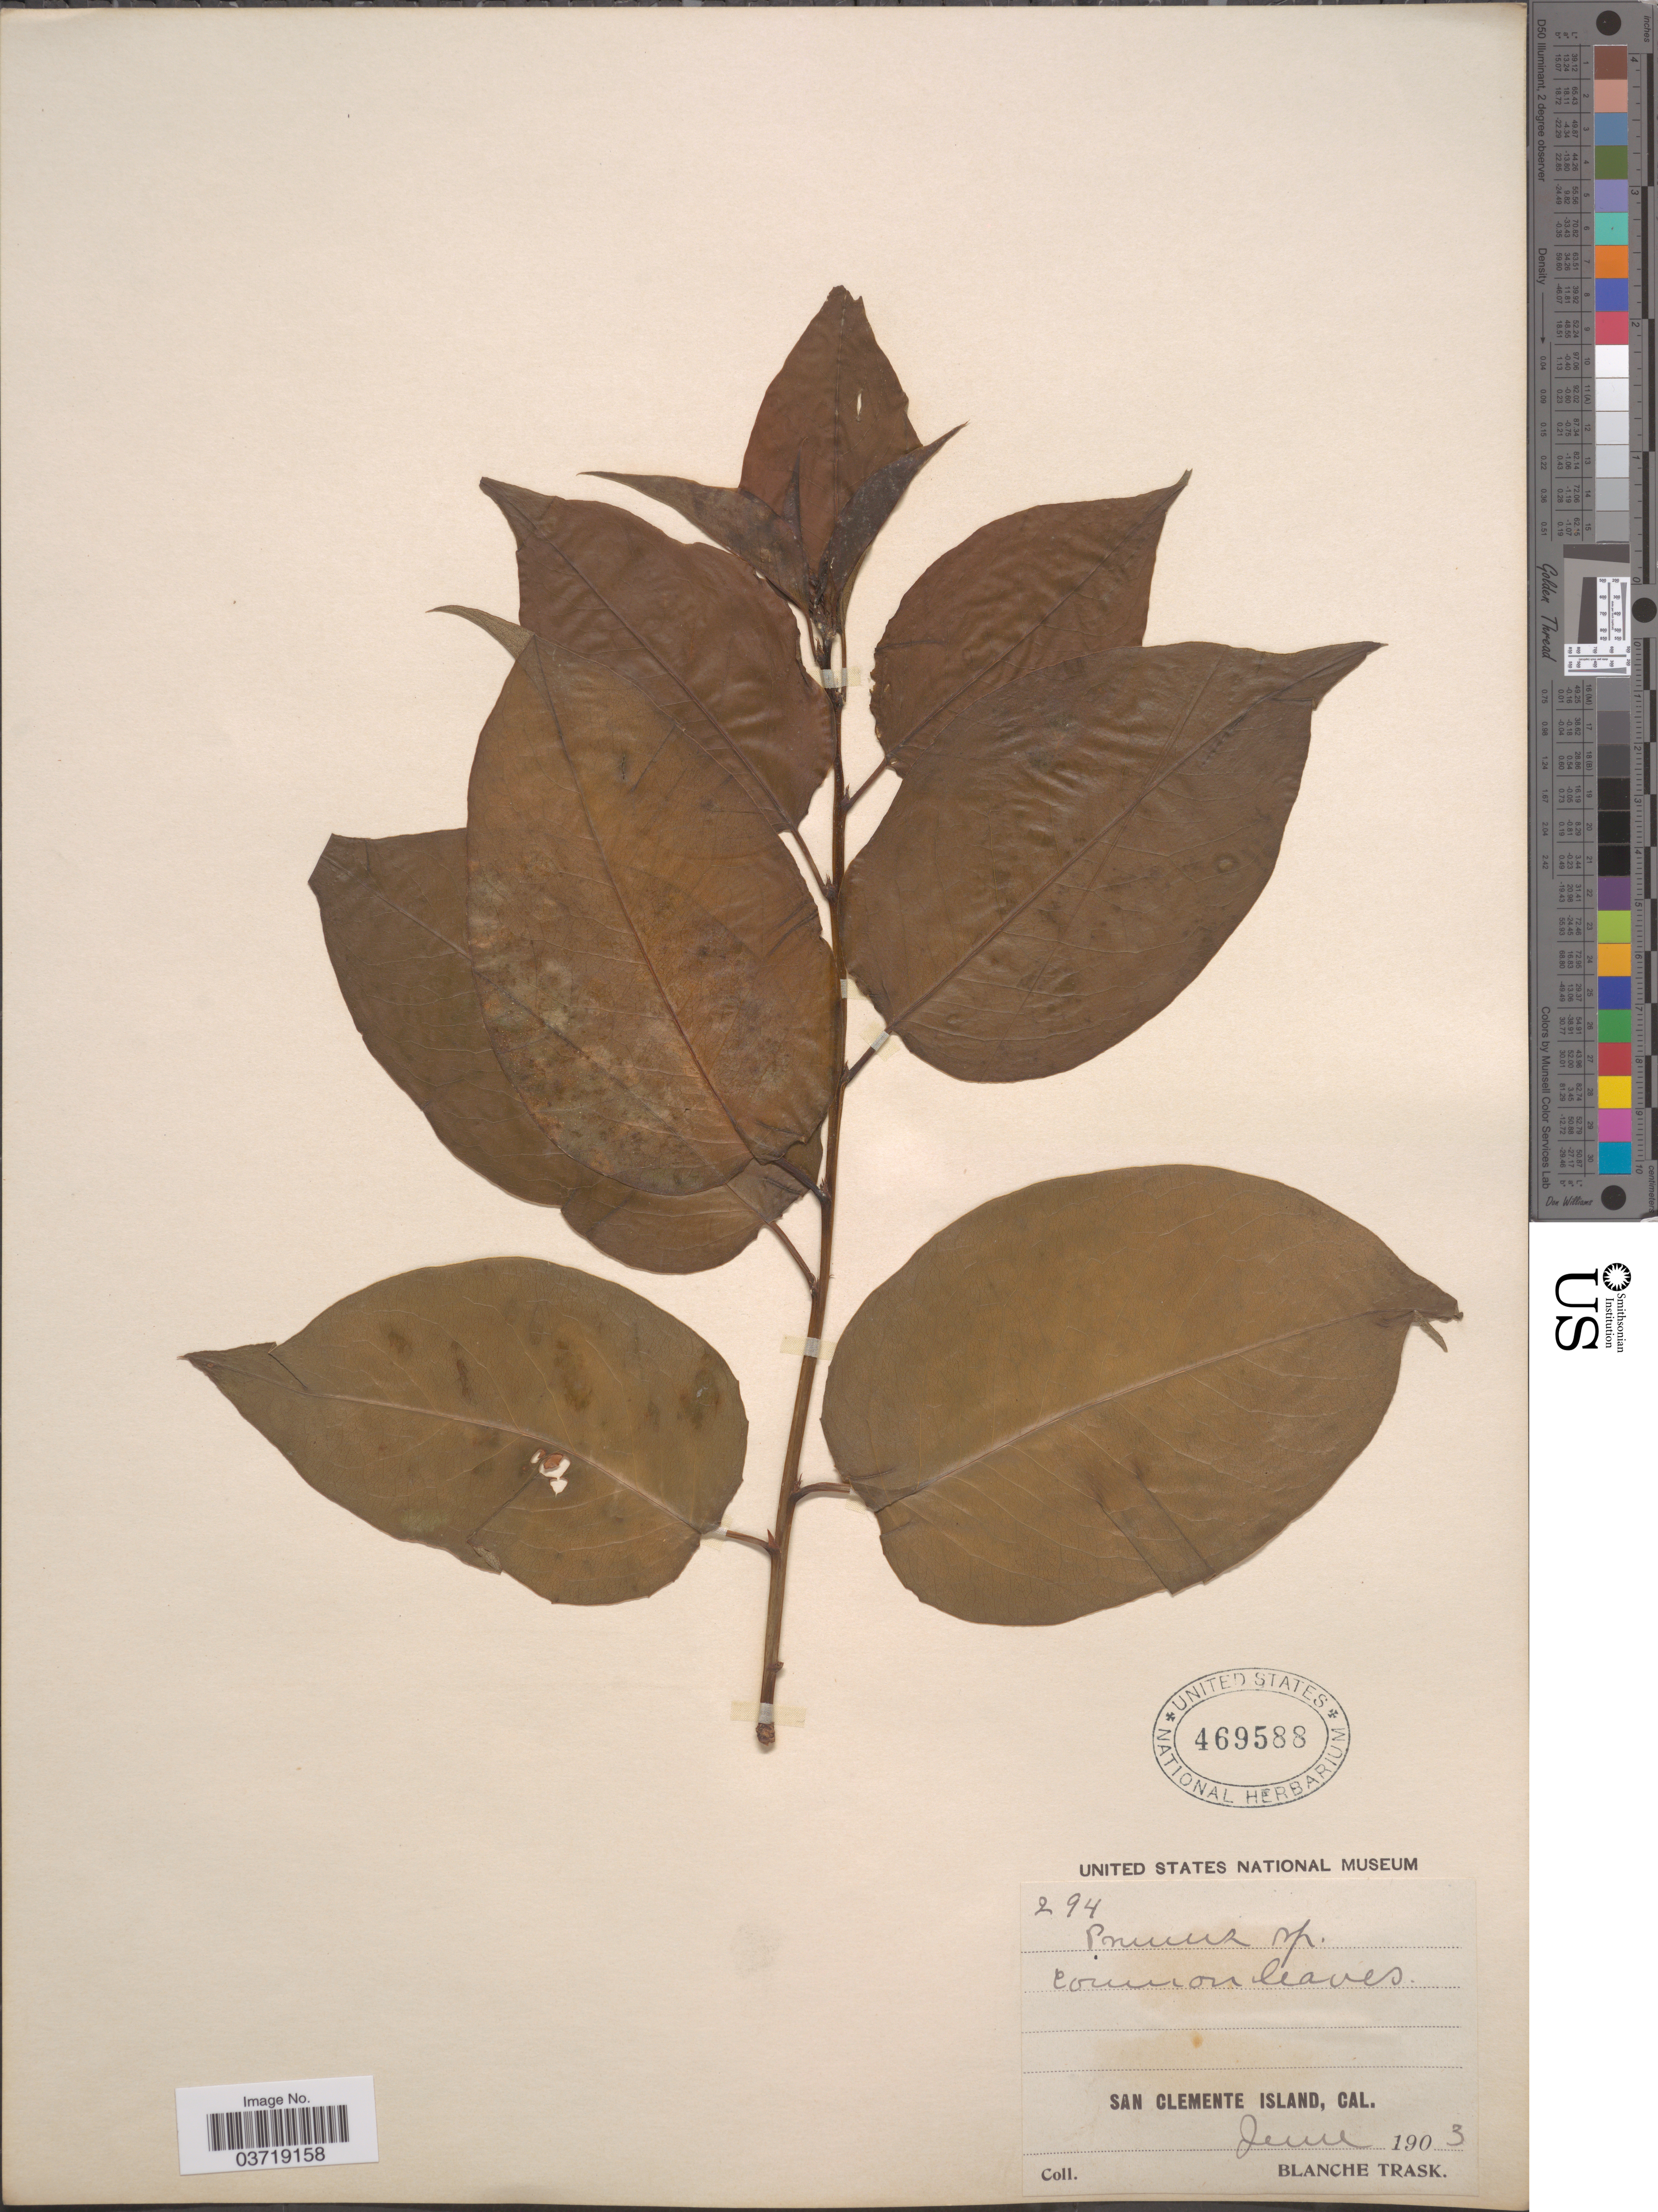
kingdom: Plantae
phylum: Tracheophyta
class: Magnoliopsida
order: Rosales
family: Rosaceae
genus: Prunus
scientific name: Prunus ilicifolia var. occidentalis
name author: K. Brandegee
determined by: Strong, Mark T., (BOT), Smithsonian Institution - National Museum of Natural History (UNITED STATES)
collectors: B. Trask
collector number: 294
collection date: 1903-06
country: United States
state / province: California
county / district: Los Angeles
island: San Clemente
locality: San Clemente Island.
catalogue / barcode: US 469588